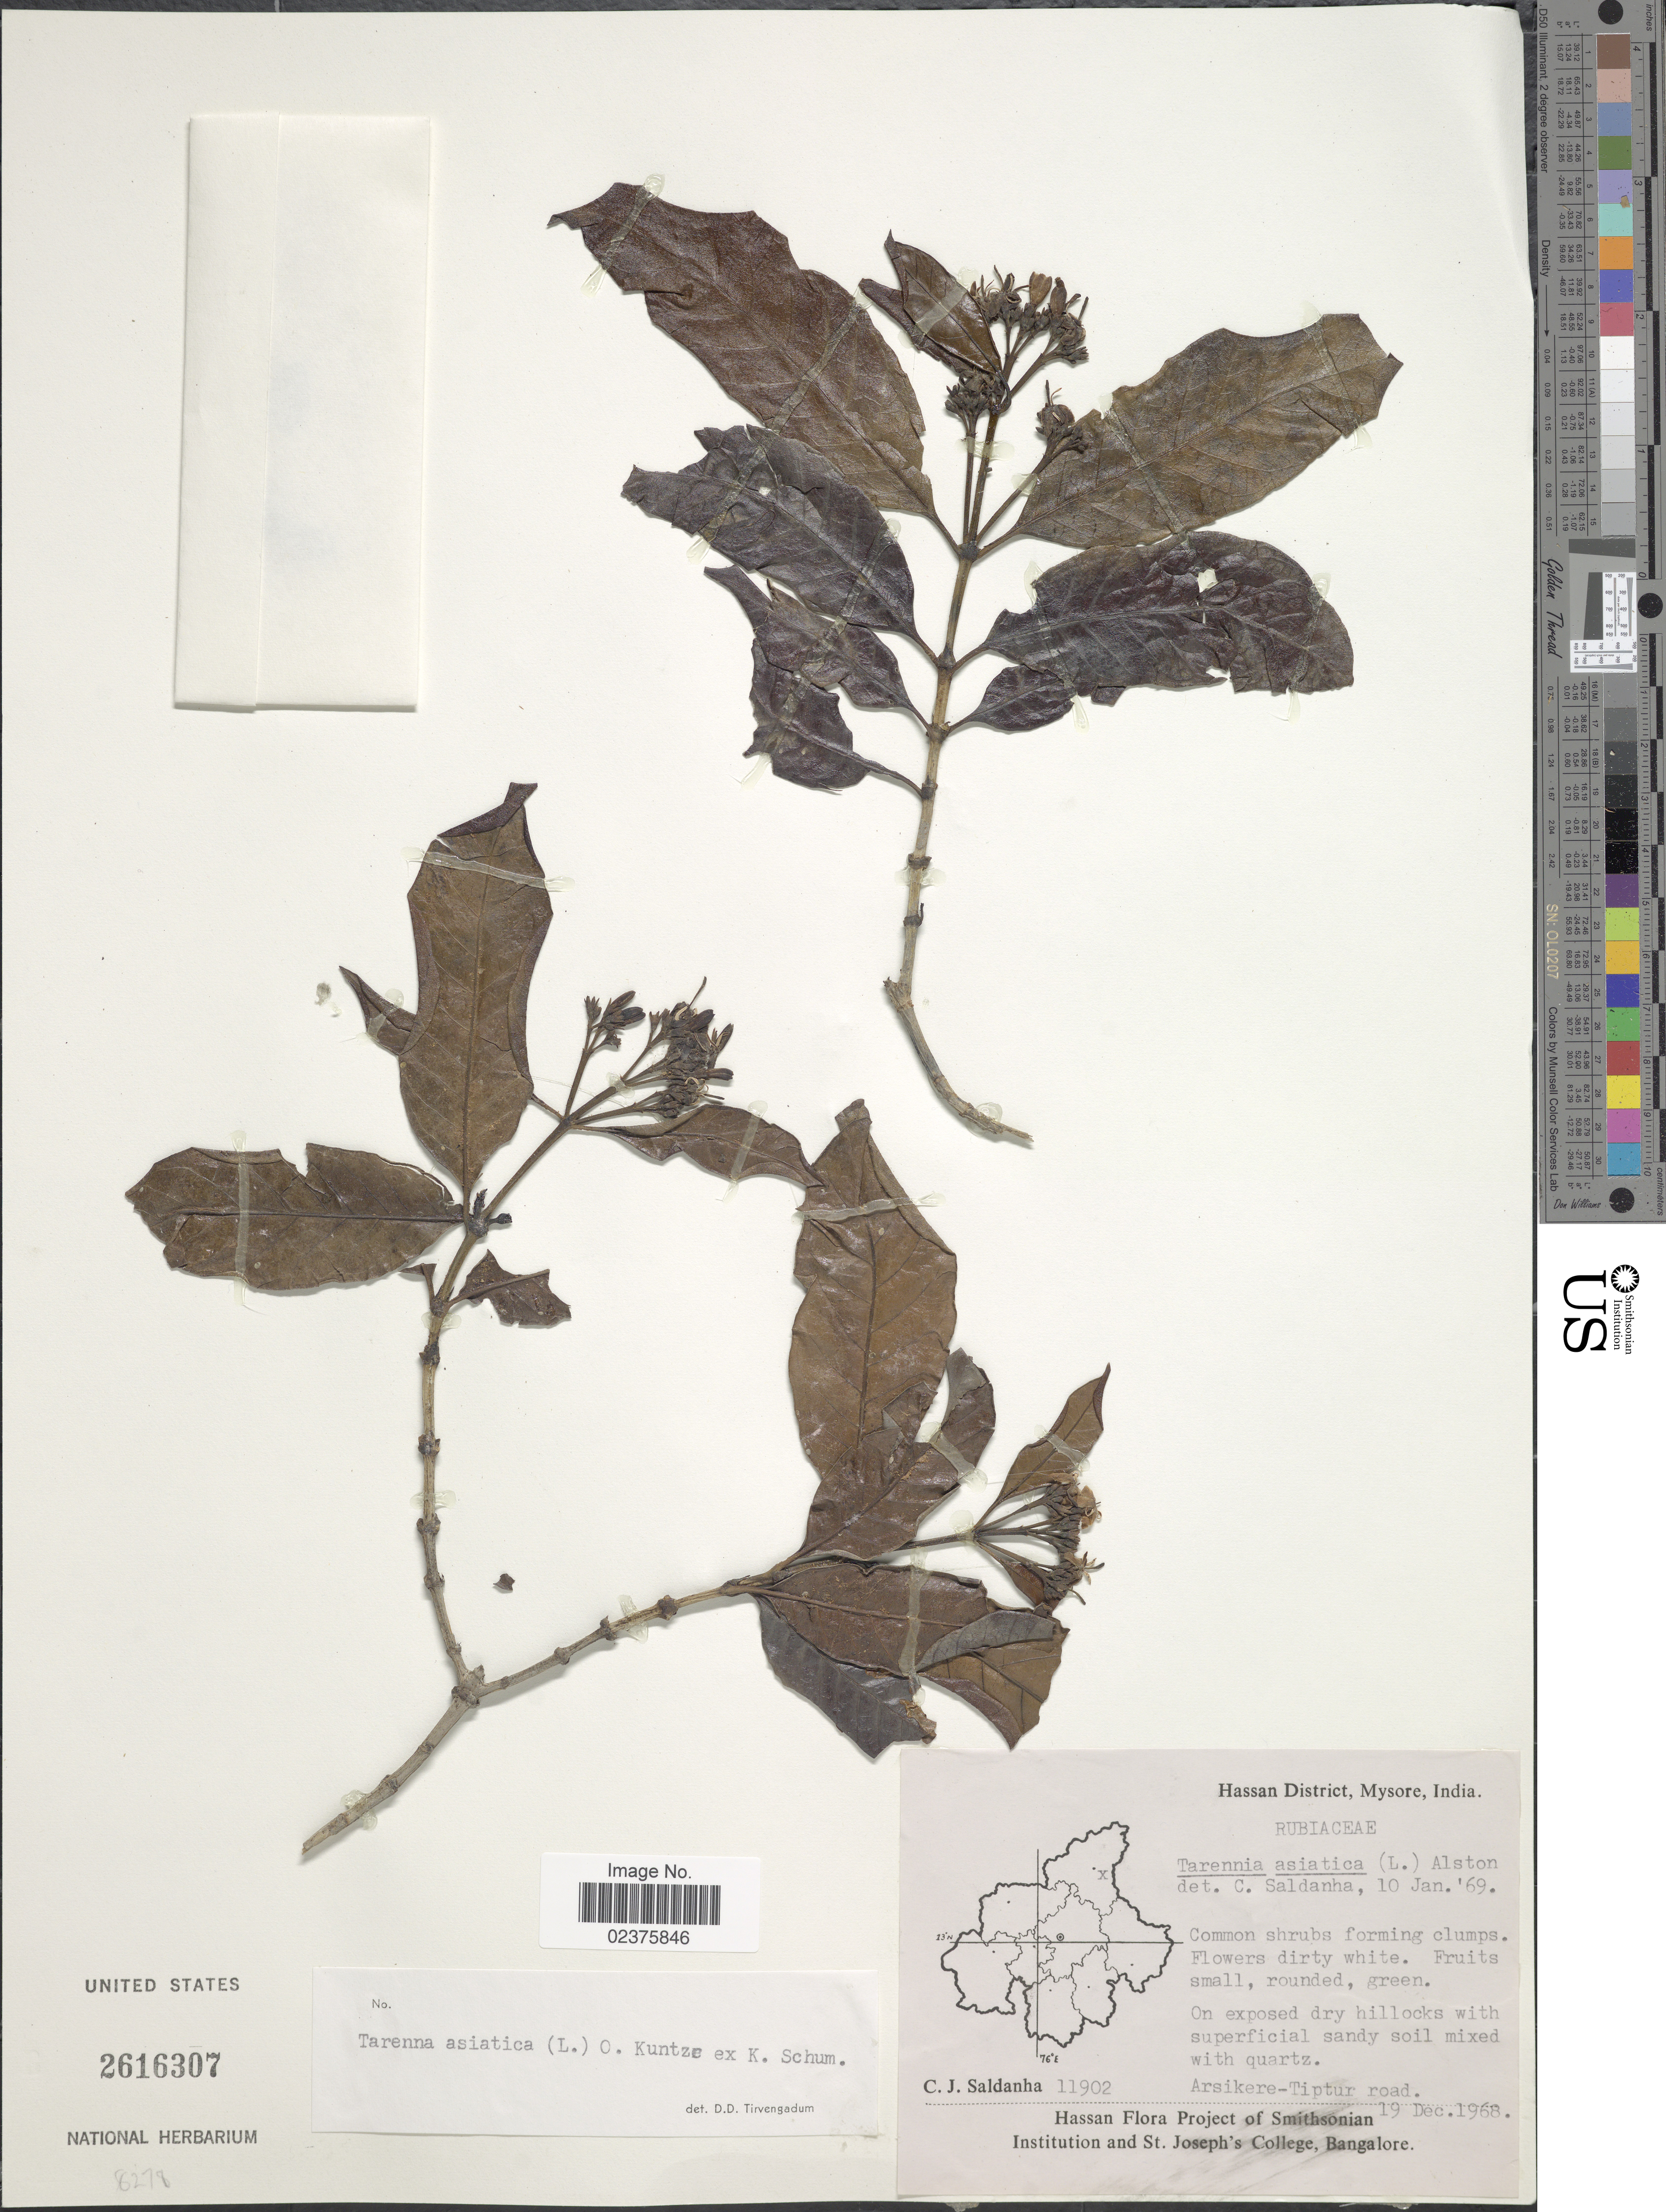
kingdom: Plantae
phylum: Tracheophyta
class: Magnoliopsida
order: Gentianales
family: Rubiaceae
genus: Tarenna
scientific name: Tarenna asiatica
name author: (L.) Kuntze ex K. Schum.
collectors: C. J. Saldanha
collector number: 11902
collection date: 1968-12-19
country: India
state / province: Karnataka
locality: Hassan District, on exposed dry hillocks, Arsikere-Tiptur road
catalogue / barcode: US 2616307